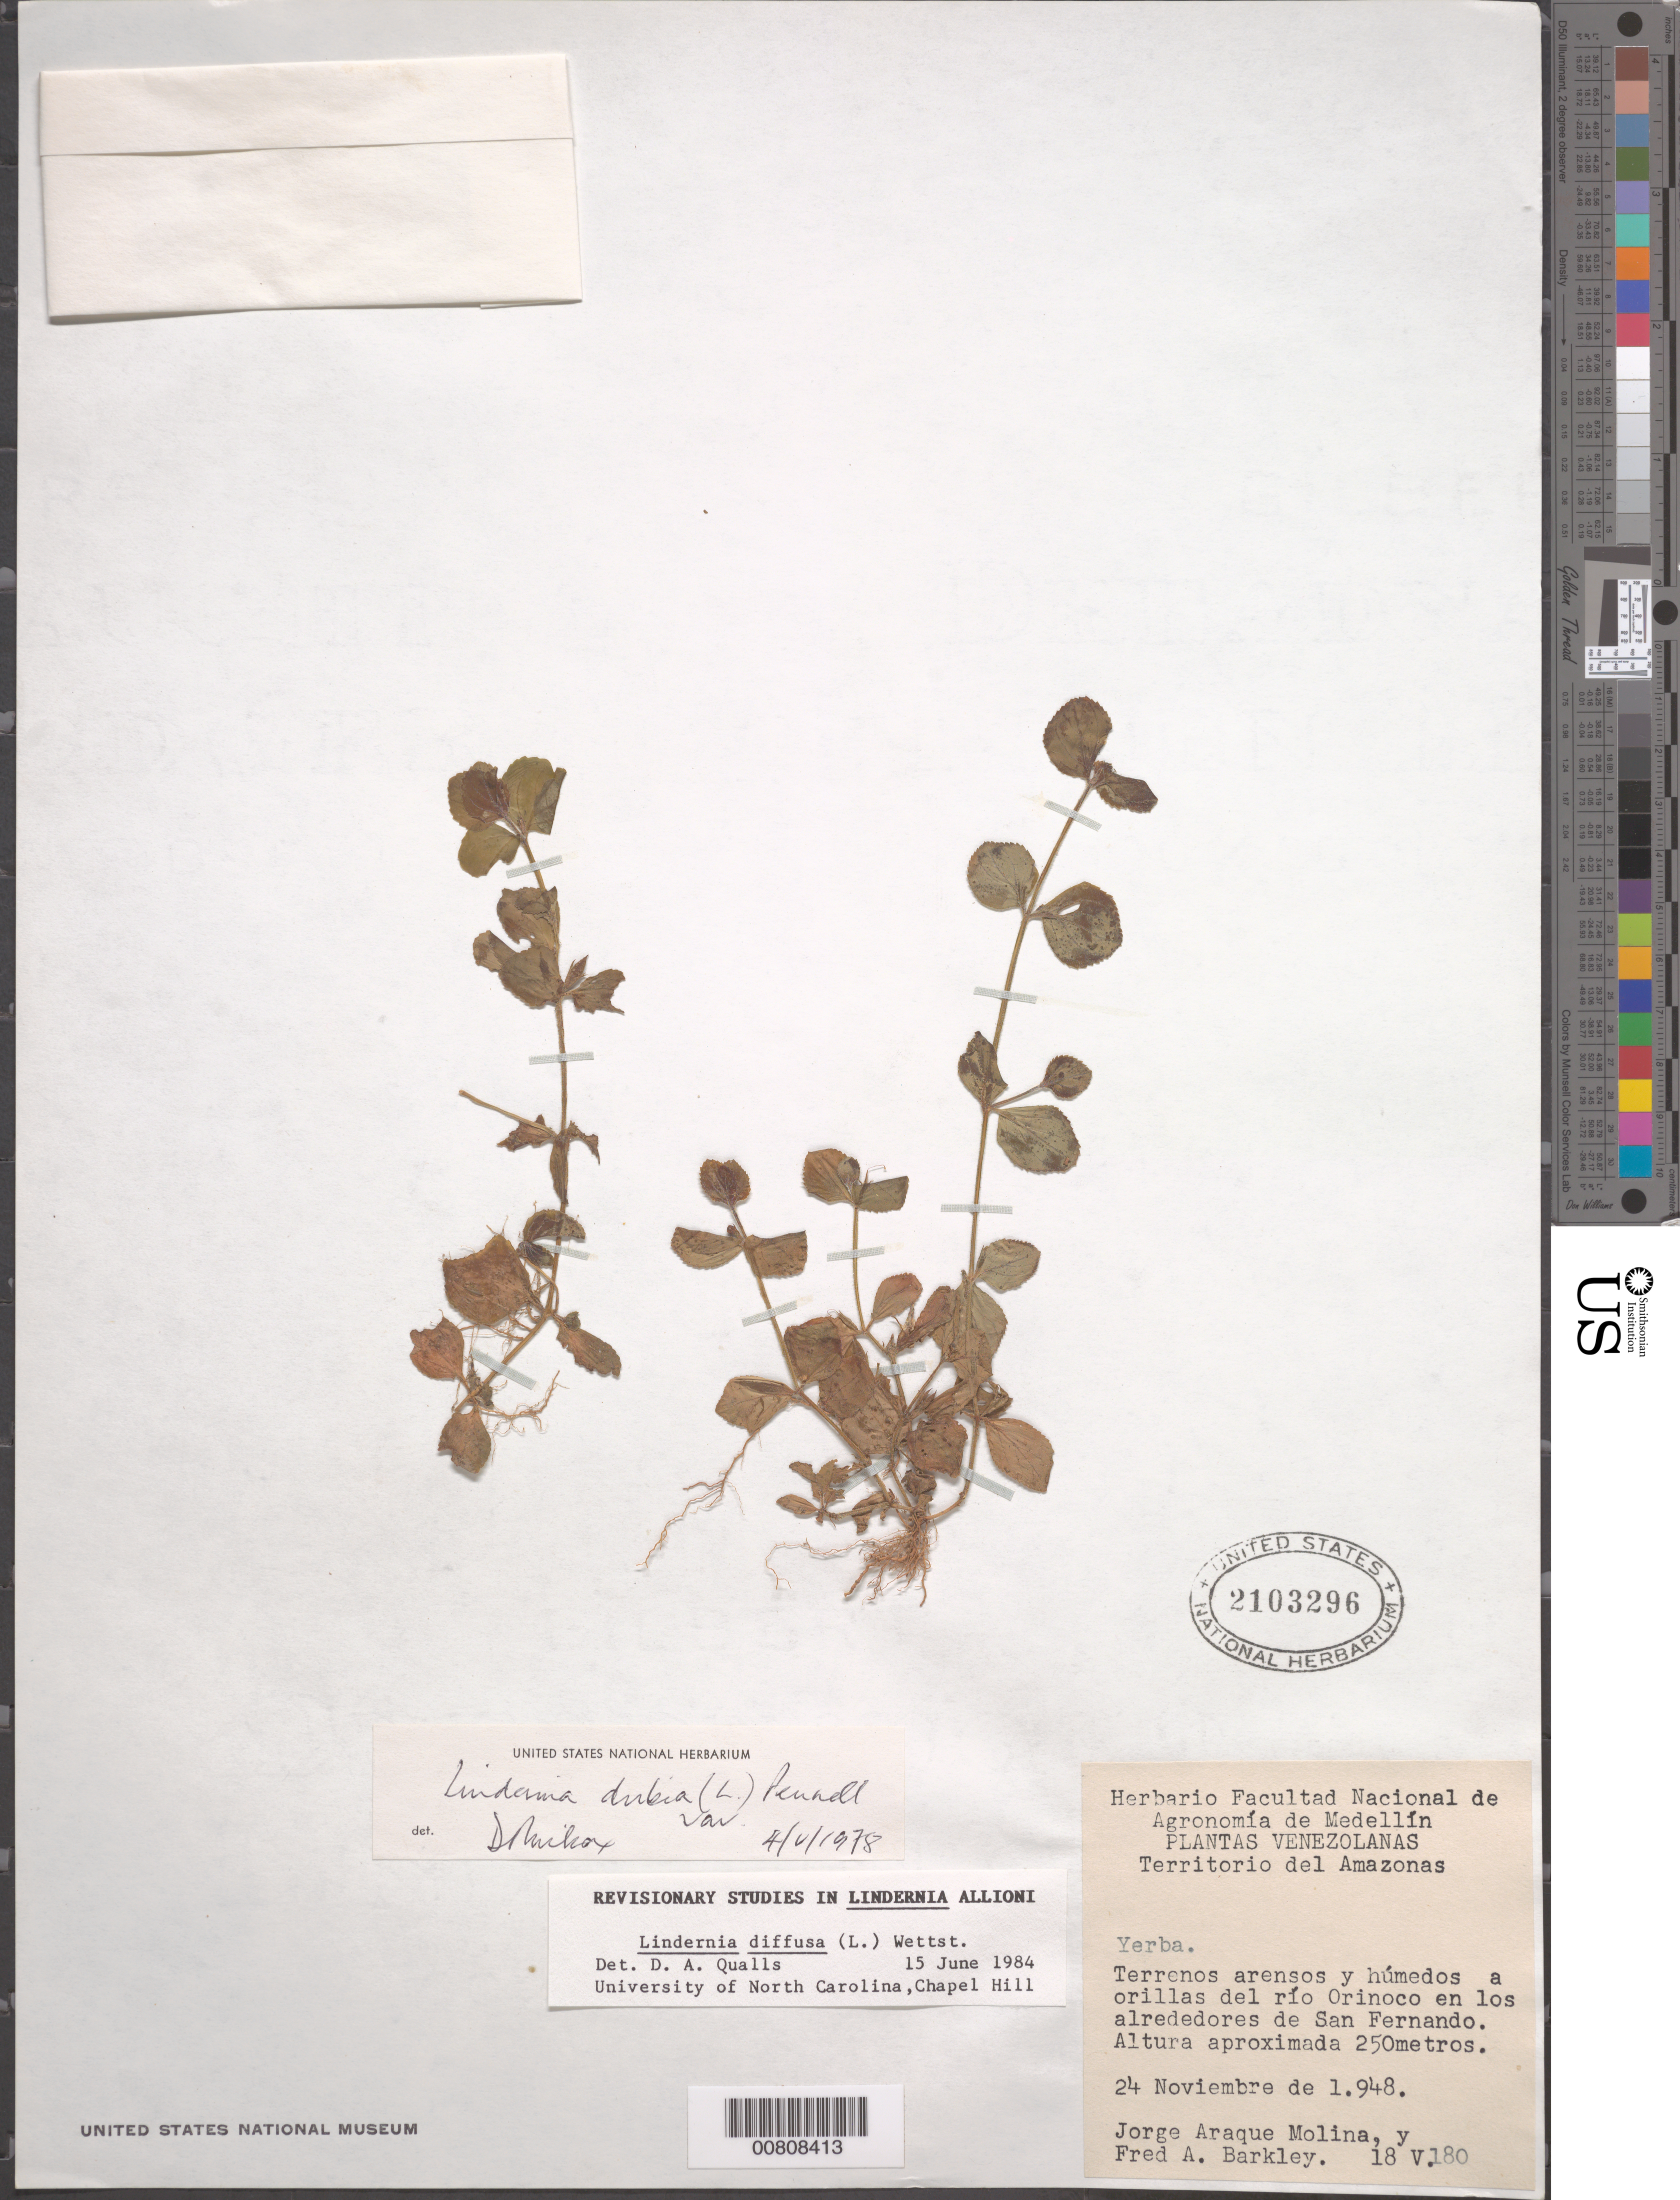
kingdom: Plantae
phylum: Tracheophyta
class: Magnoliopsida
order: Lamiales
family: Linderniaceae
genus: Lindernia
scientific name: Lindernia diffusa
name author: (L.) Wettst.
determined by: Qualls, D. A.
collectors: J. A. Molina & F. A. Barkley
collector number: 18v 180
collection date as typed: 24-Nov-48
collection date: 1948-11-24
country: Venezuela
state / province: Amazonas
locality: Río Orinoco en los alrededores de San Fernando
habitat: Terrenos arenosos y humedos a orillas del río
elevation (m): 250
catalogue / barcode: US 2103296